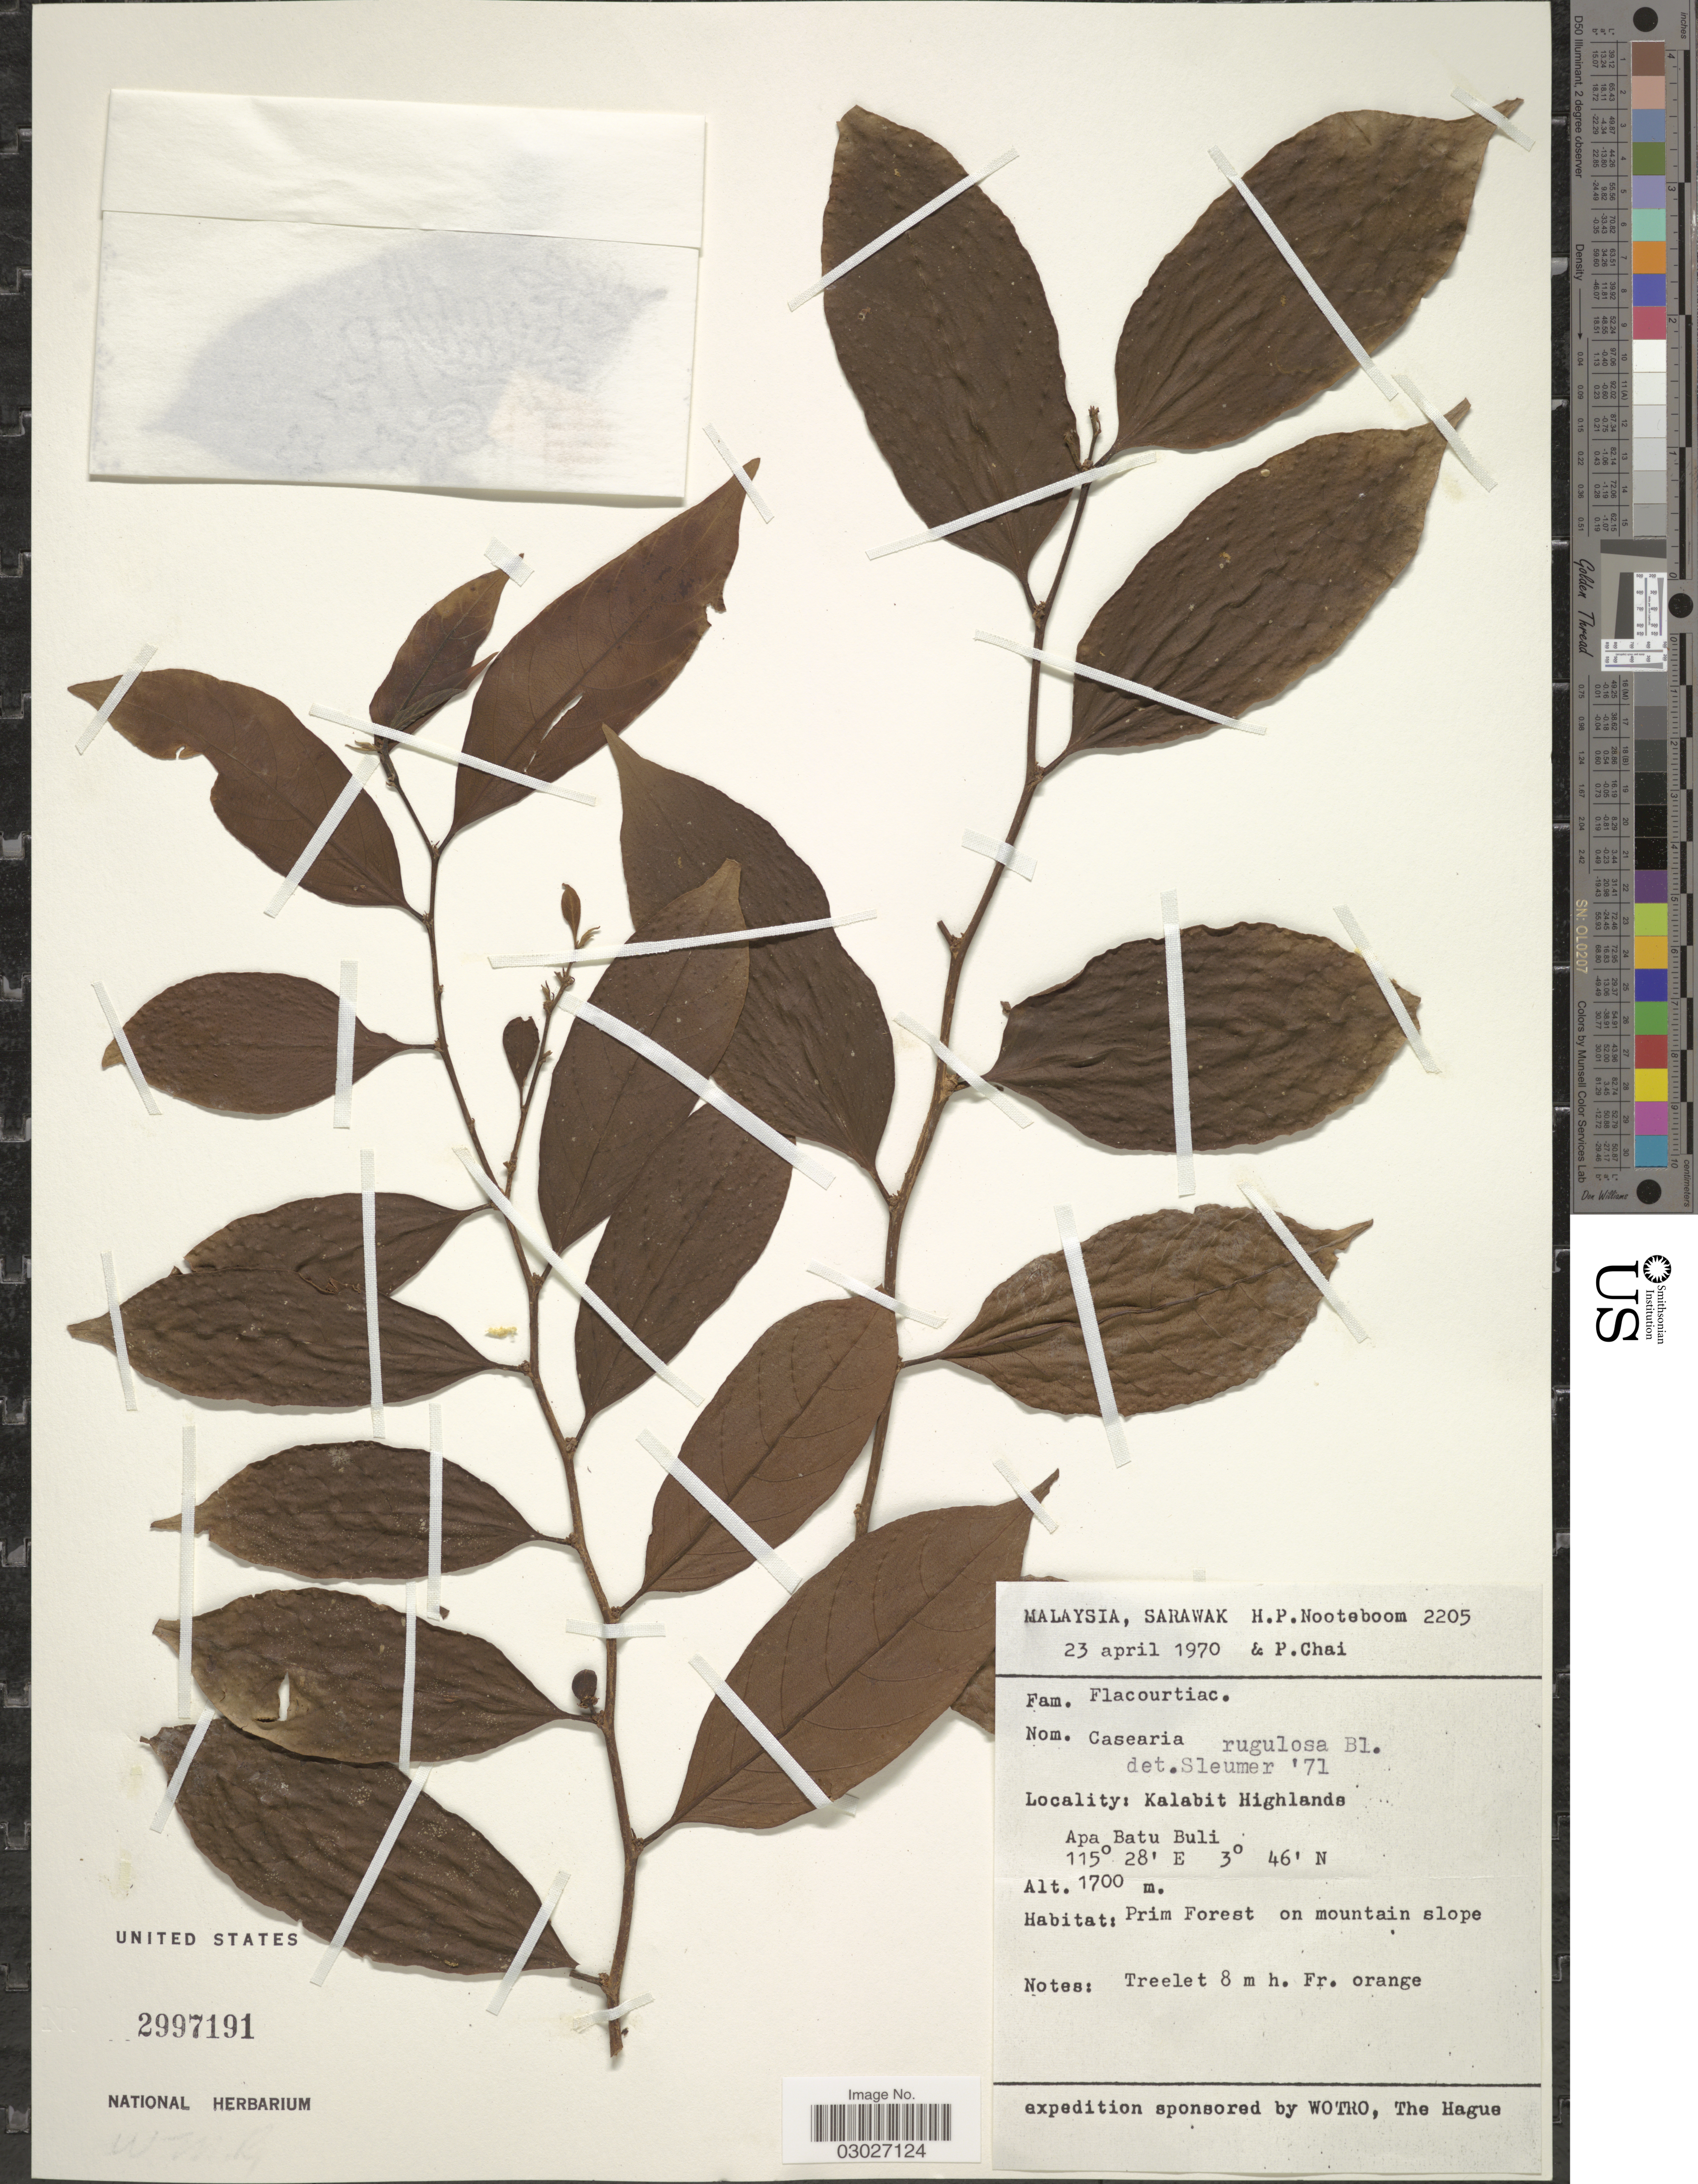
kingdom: Plantae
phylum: Tracheophyta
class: Magnoliopsida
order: Malpighiales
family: Salicaceae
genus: Casearia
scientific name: Casearia rugulosa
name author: Blume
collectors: H. P. Nooteboom & P. Chai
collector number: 2205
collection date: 1970-04-23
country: Malaysia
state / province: Sarawak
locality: Kalabit Highlands. Apa Batu Buli.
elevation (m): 1700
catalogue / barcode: US 2997191